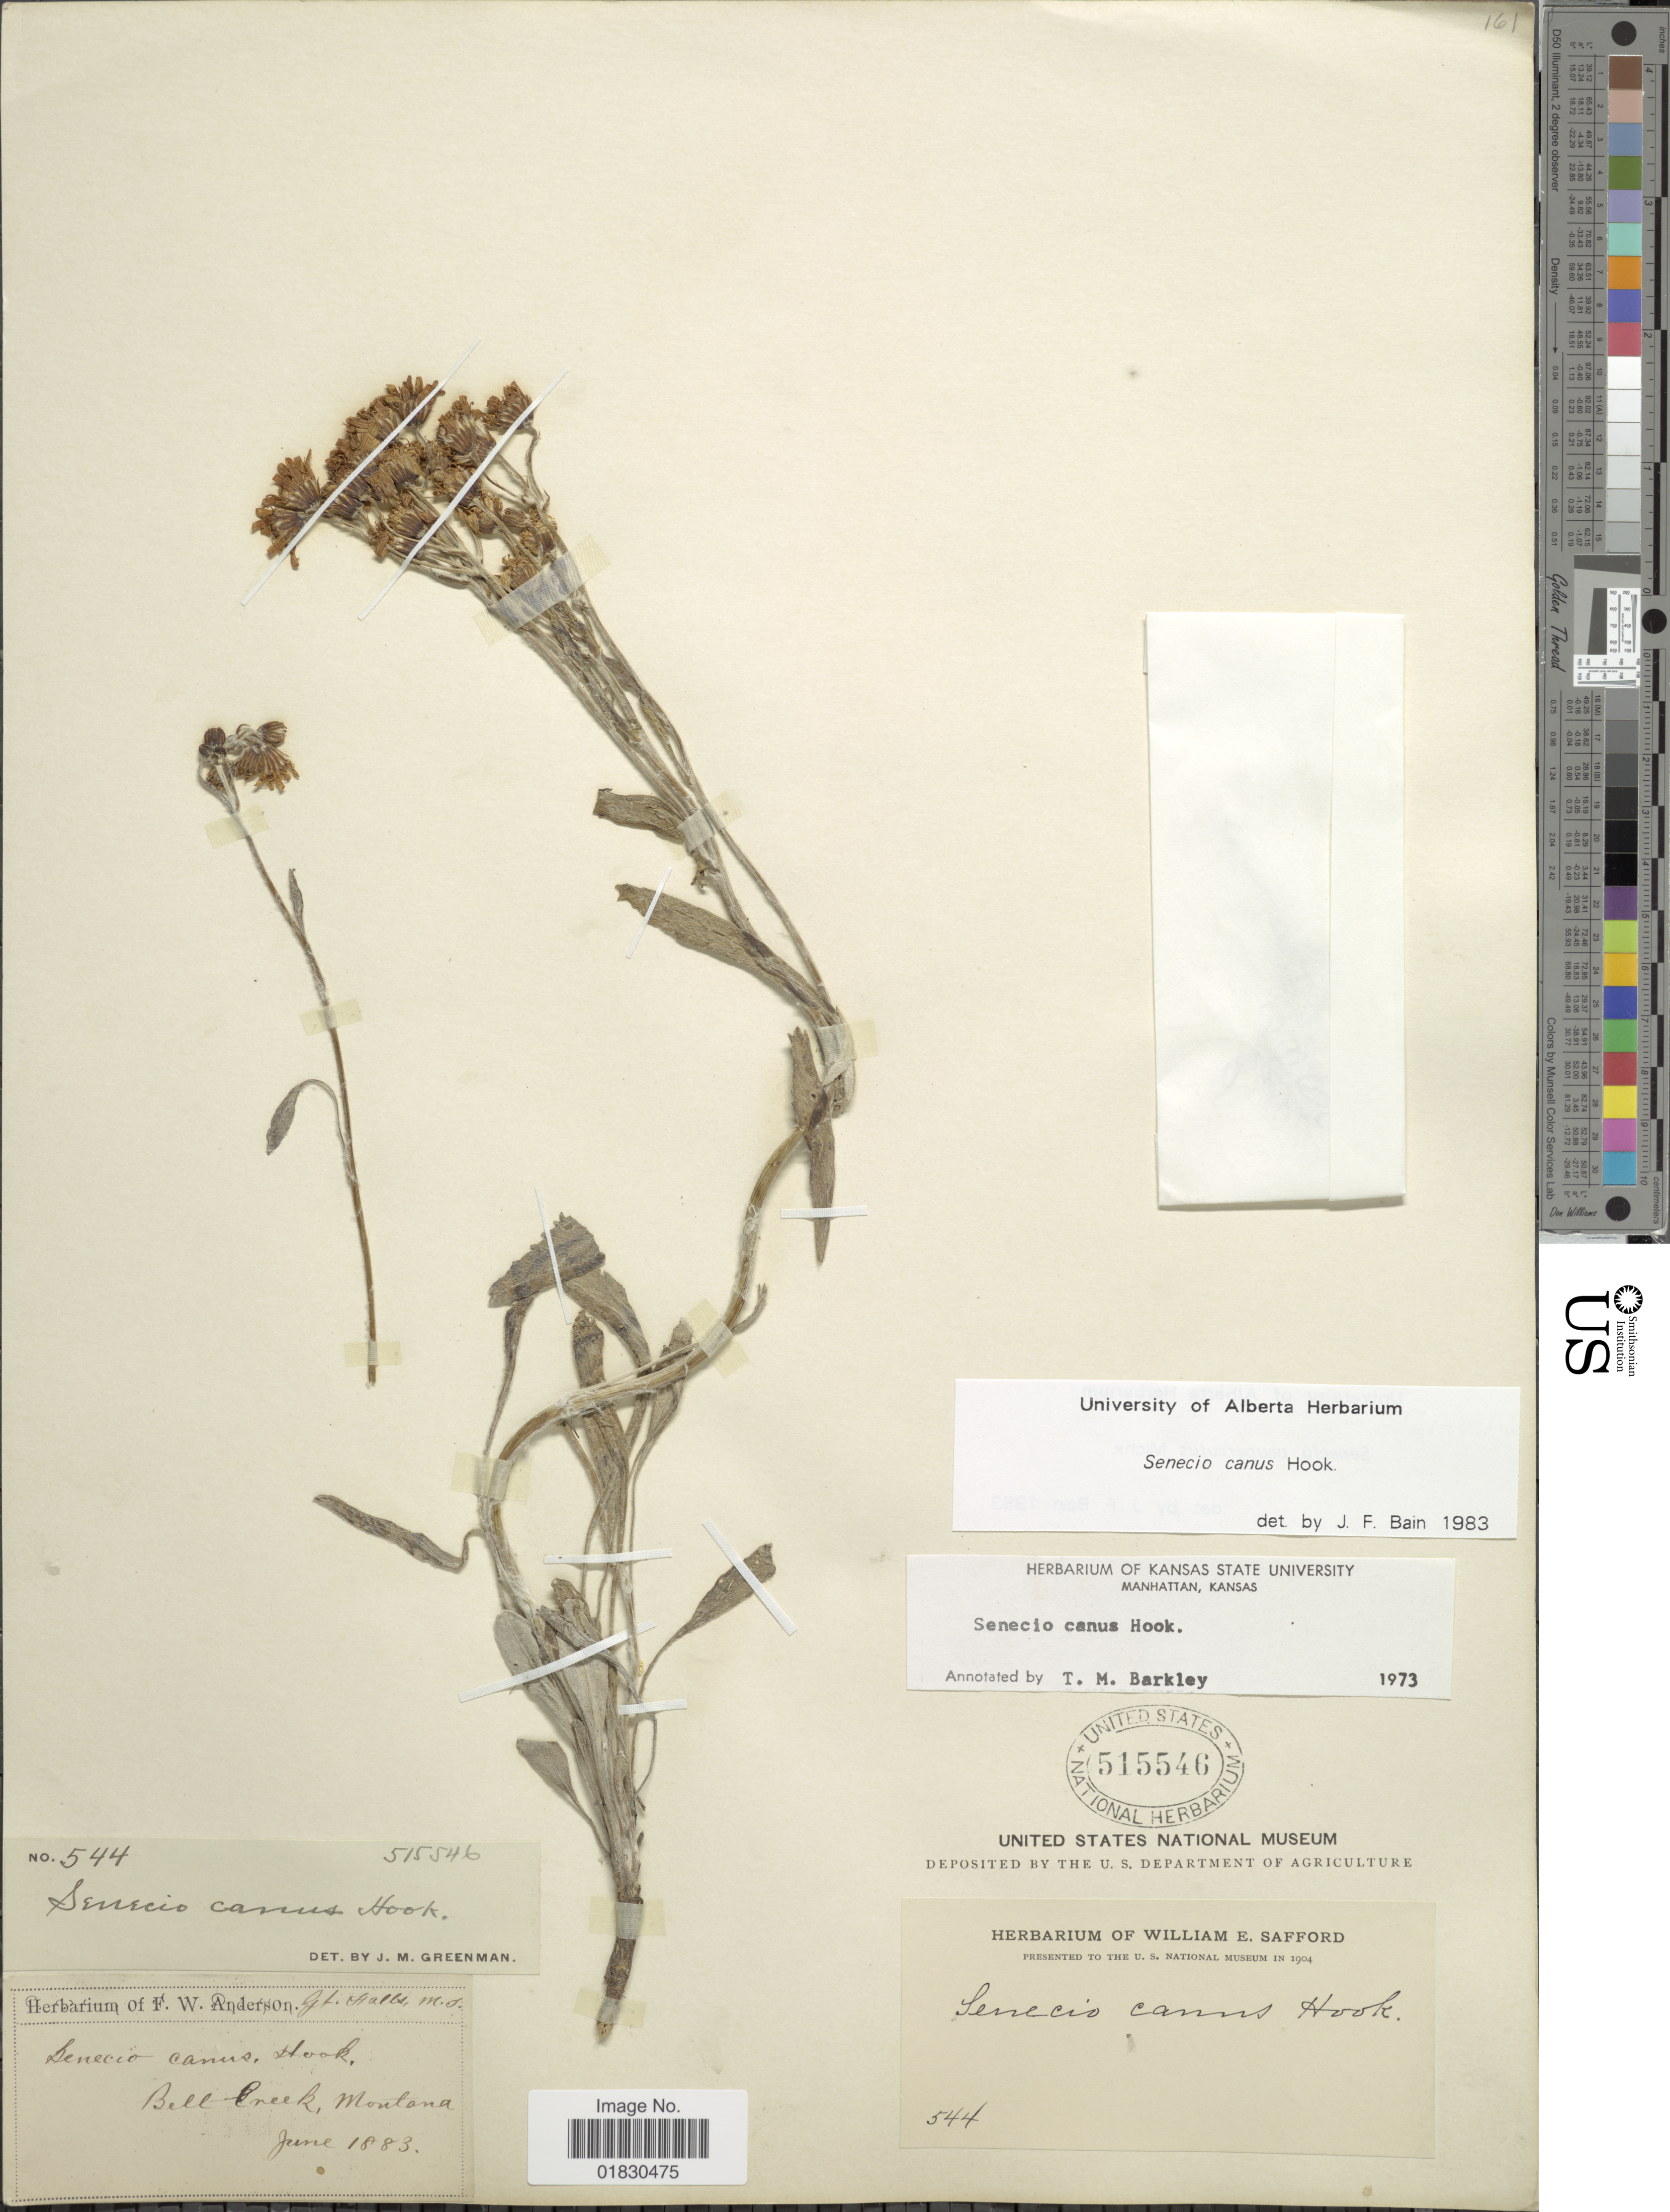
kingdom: Plantae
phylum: Tracheophyta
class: Magnoliopsida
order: Asterales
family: Asteraceae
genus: Packera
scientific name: Packera cana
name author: (Hook.) W.A. Weber & Á. Löve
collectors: ex herb. F.W. Anderson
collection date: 1883-06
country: United States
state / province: Montana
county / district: Rosebud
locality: Bell Creek, Montana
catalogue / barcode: US 515546